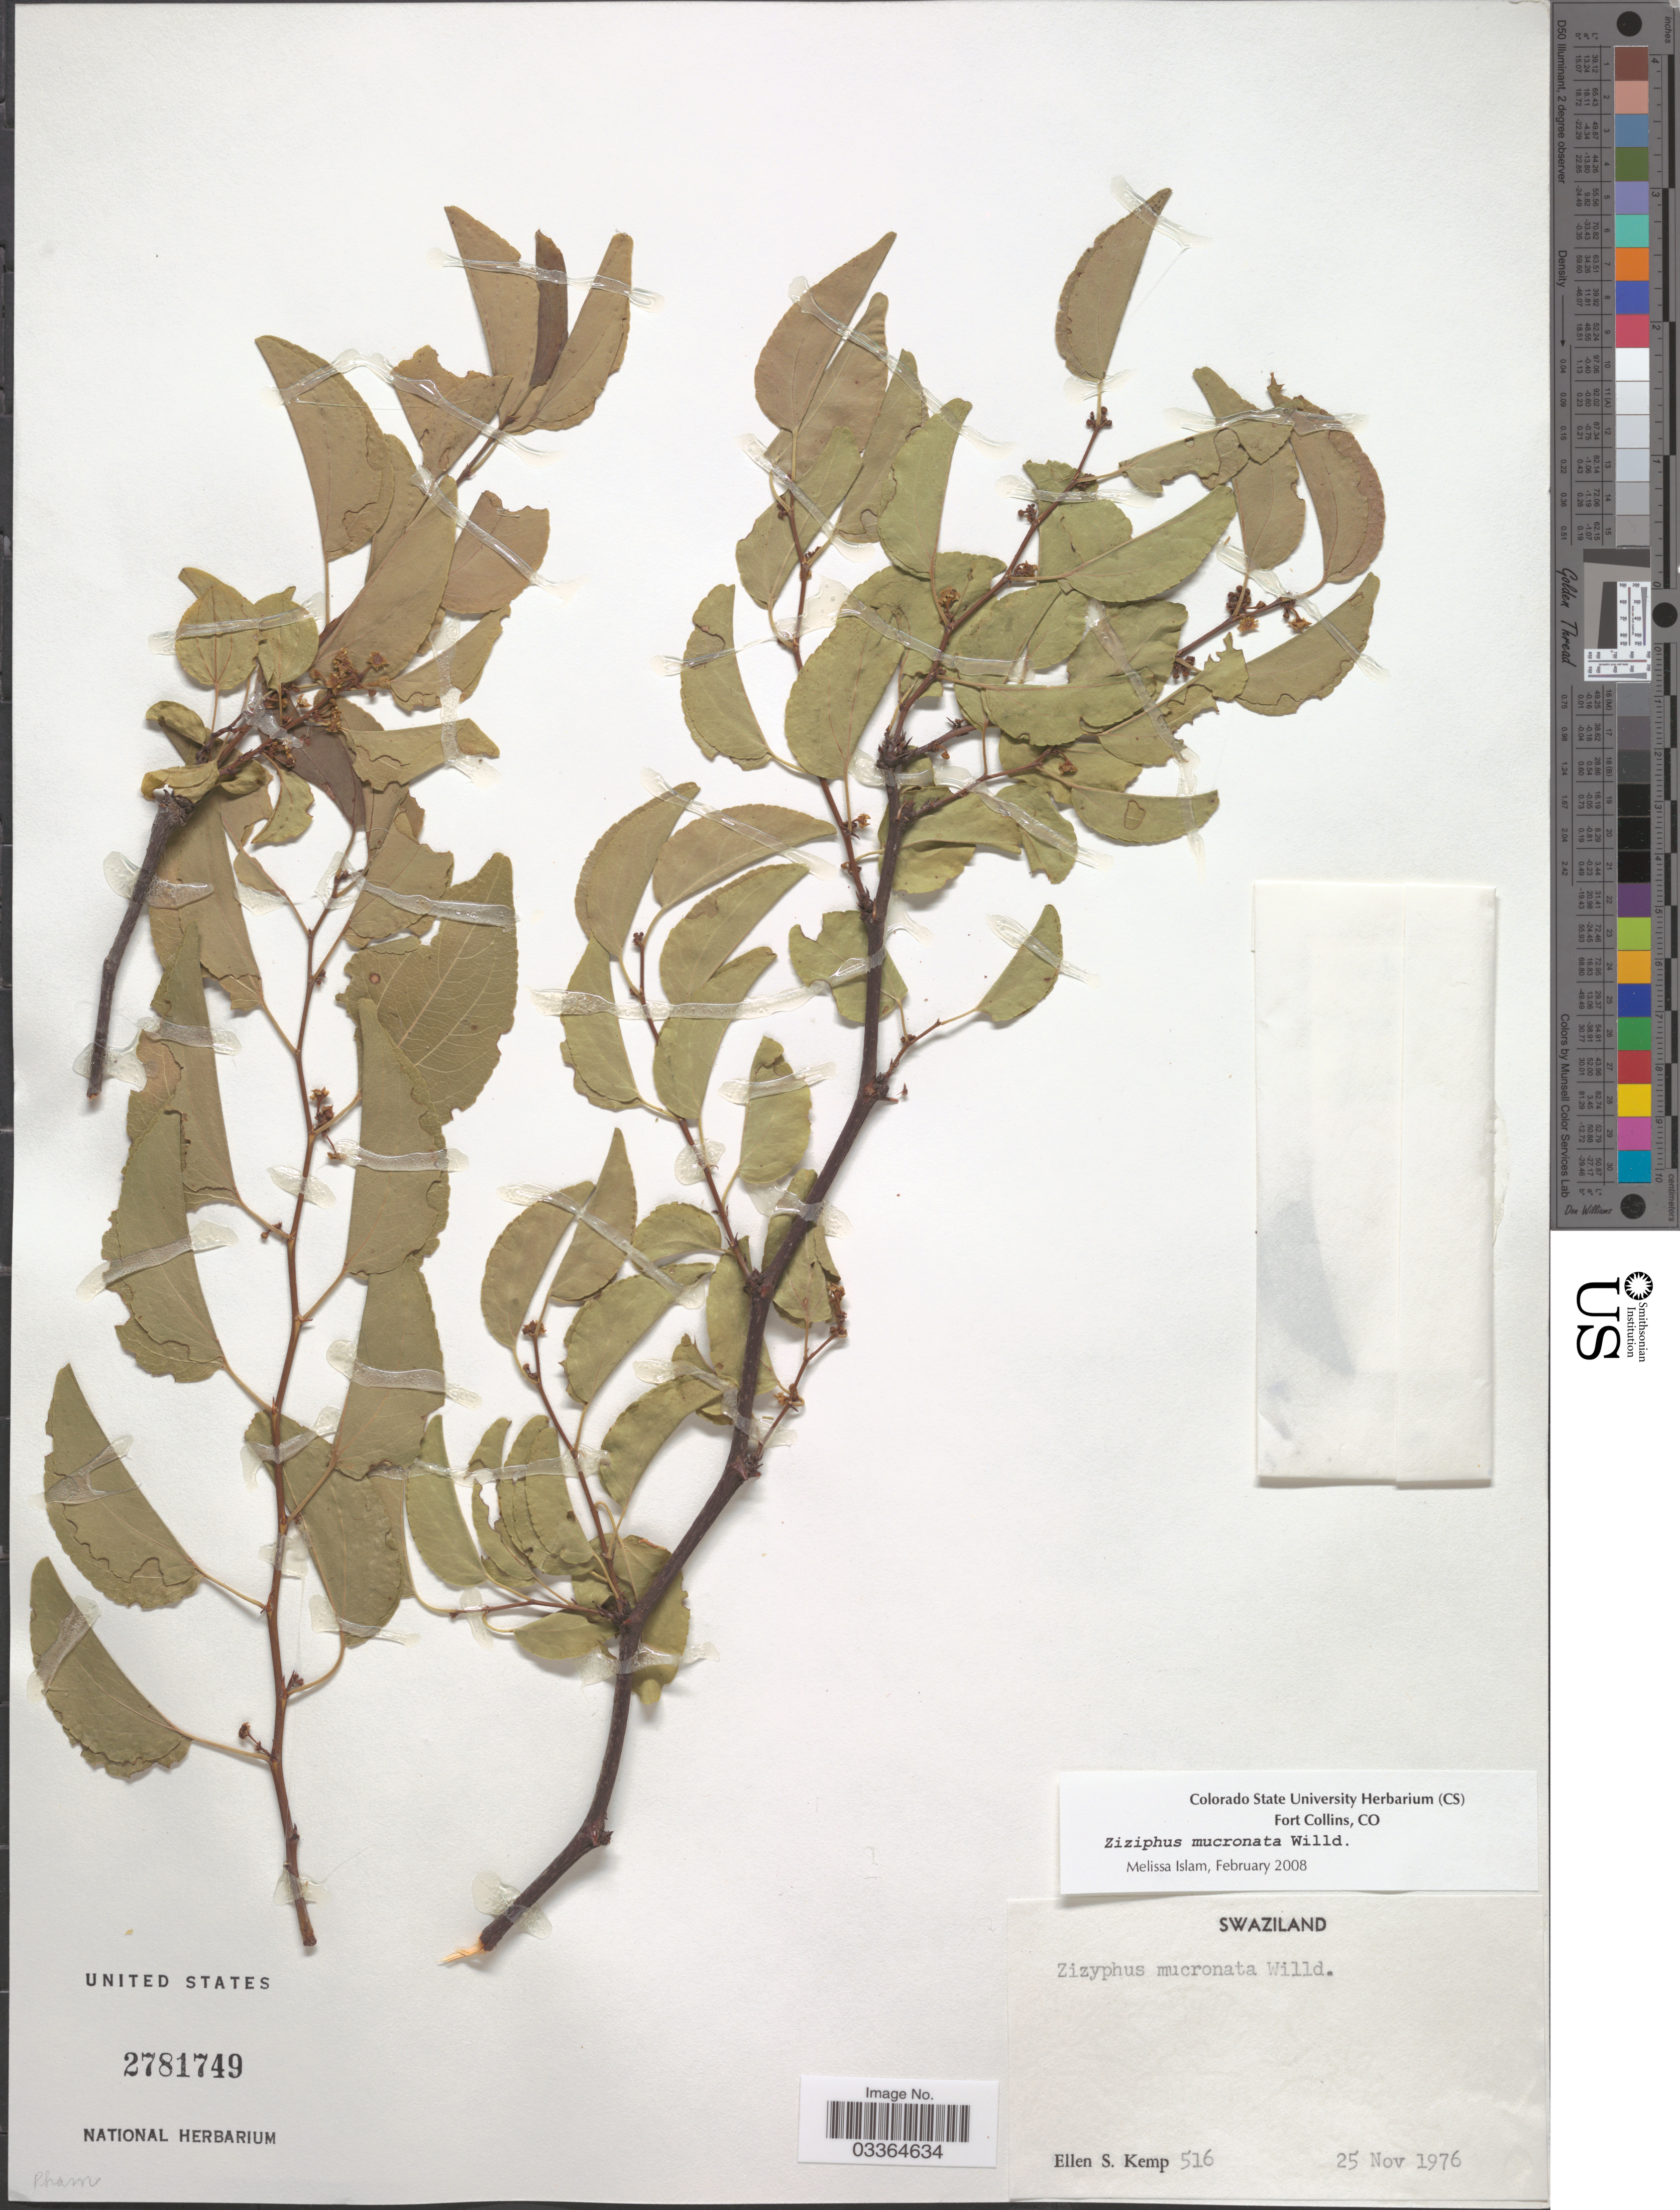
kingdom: Plantae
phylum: Tracheophyta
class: Magnoliopsida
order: Rosales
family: Rhamnaceae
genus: Ziziphus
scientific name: Ziziphus mucronata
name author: Willd.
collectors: E. S. Kemp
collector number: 516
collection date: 1976-11-25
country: Eswatini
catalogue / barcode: US 2781749